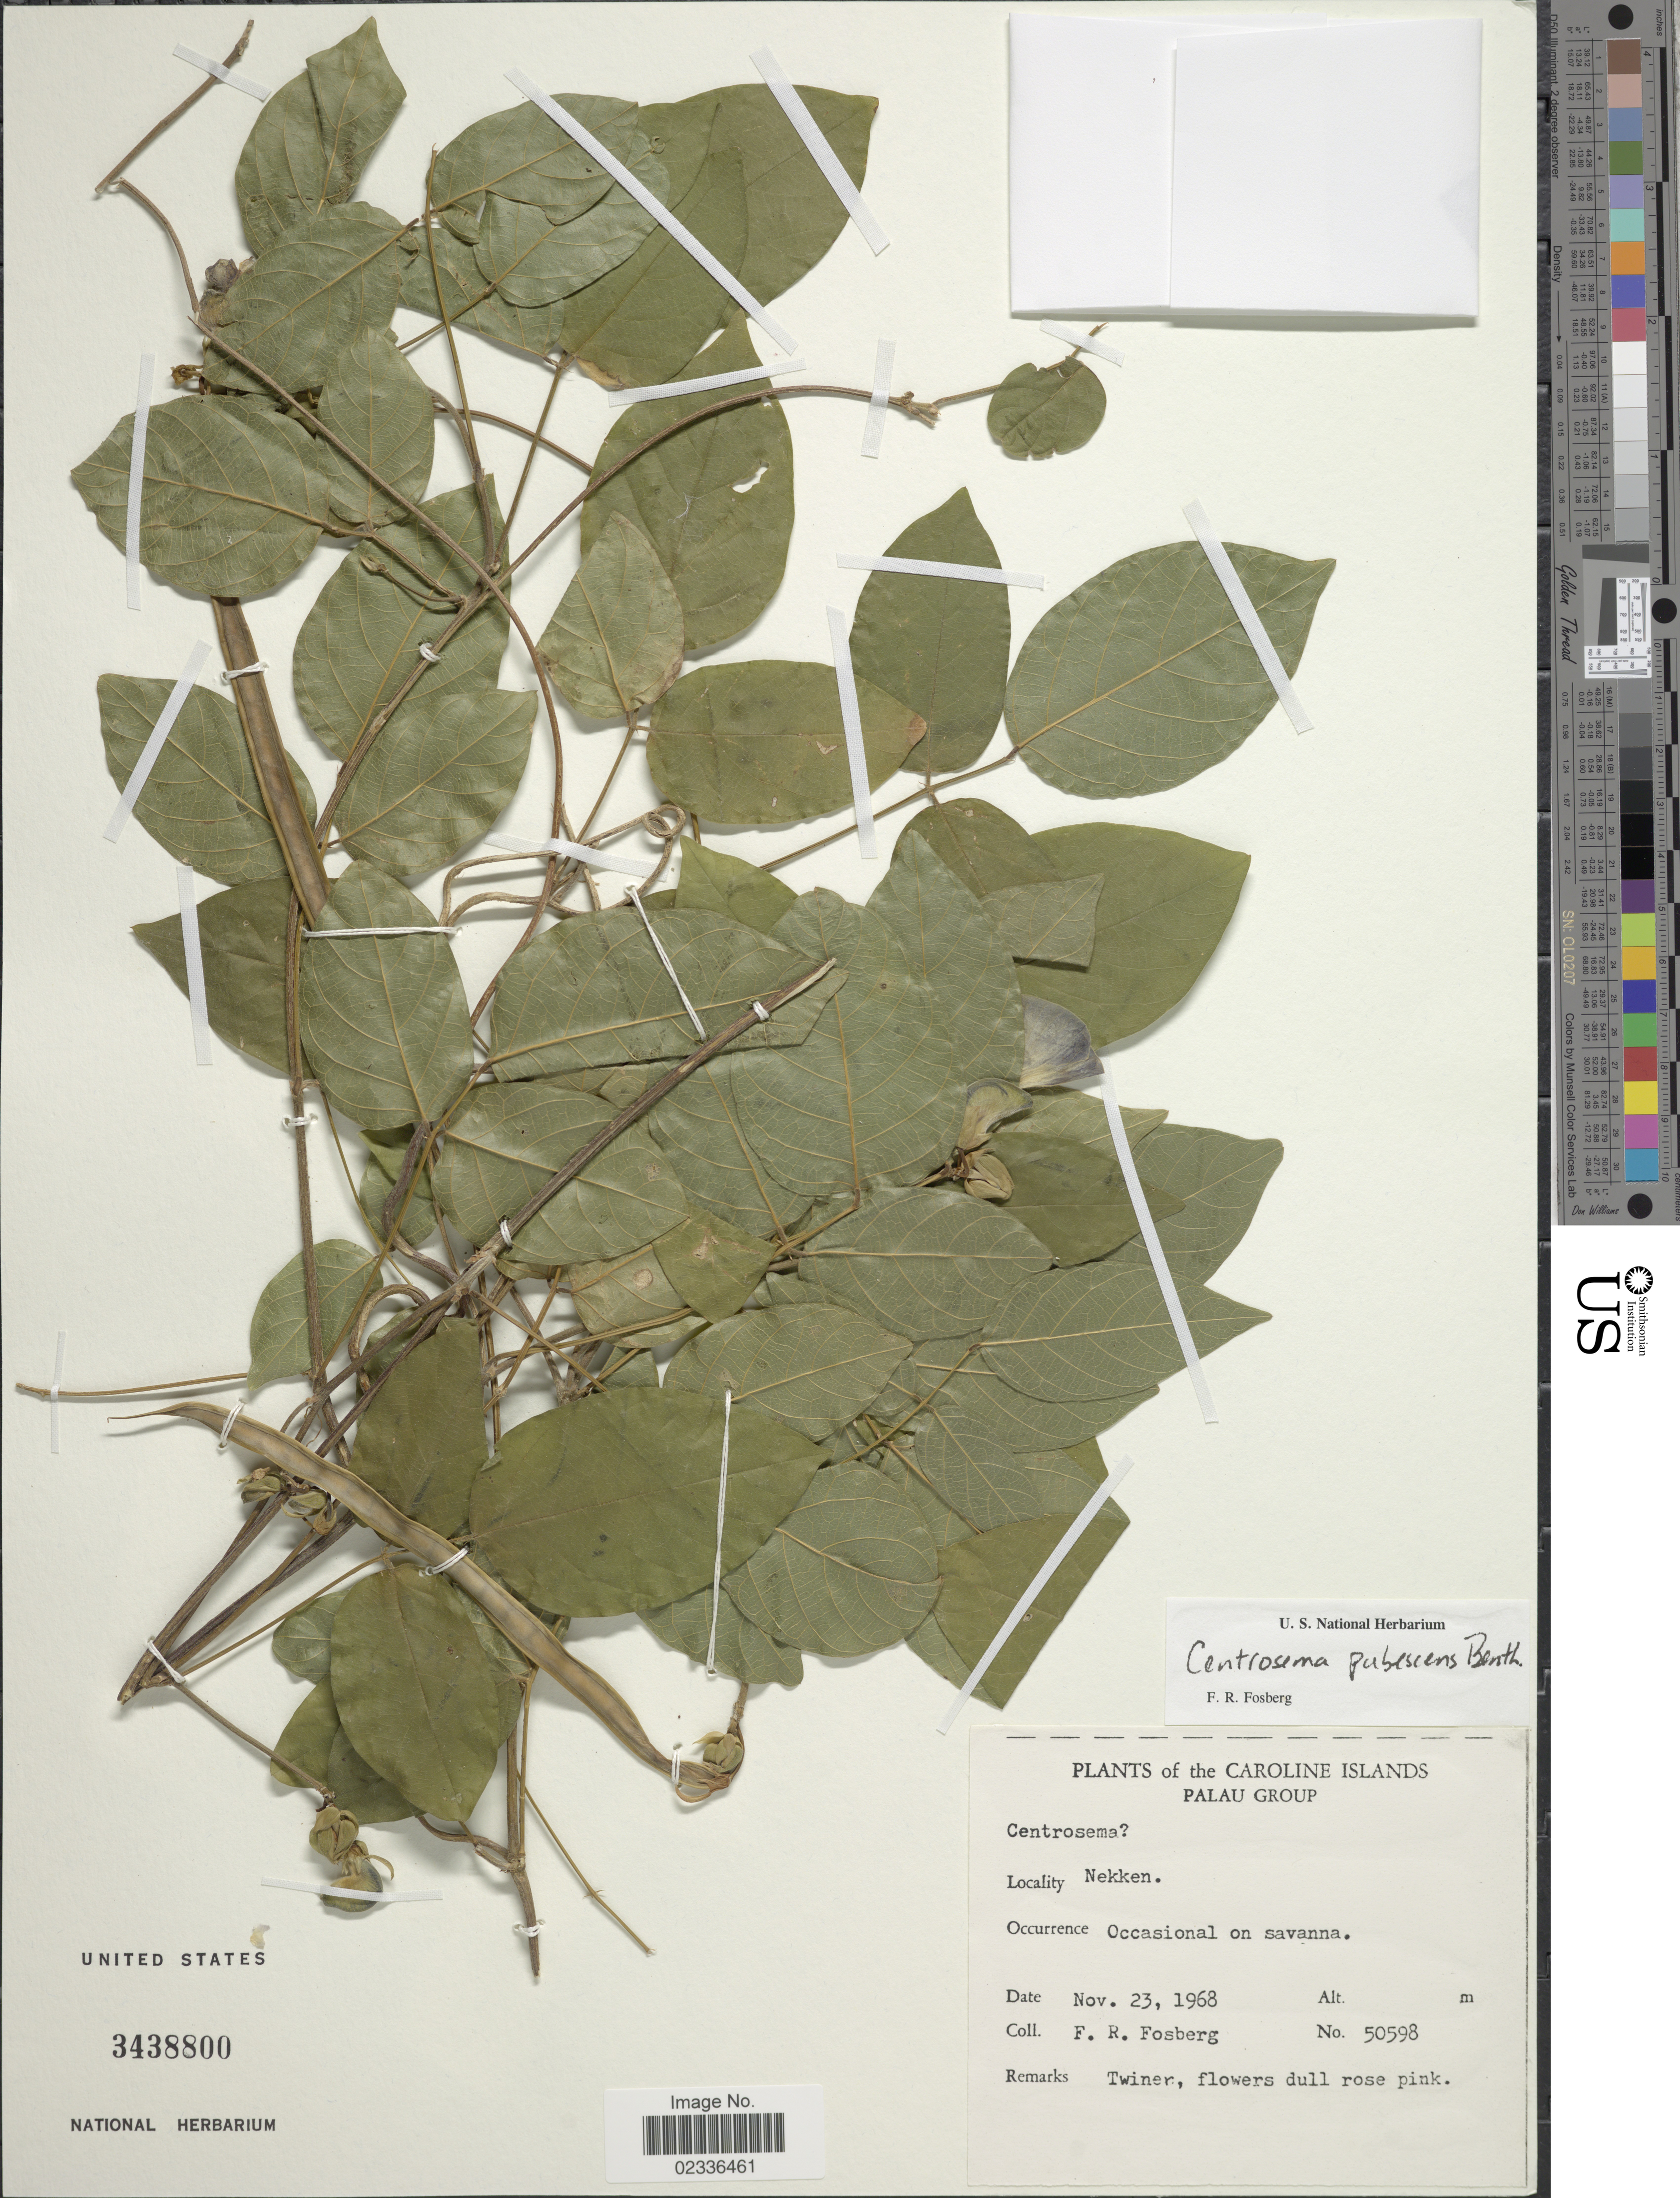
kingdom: Plantae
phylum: Tracheophyta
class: Magnoliopsida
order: Fabales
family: Fabaceae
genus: Centrosema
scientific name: Centrosema pubescens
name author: Benth.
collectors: F. R. Fosberg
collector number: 50598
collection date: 1968-11-23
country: Palau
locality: Caroline Islands, Palau Group, Nekken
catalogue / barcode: US 3438800